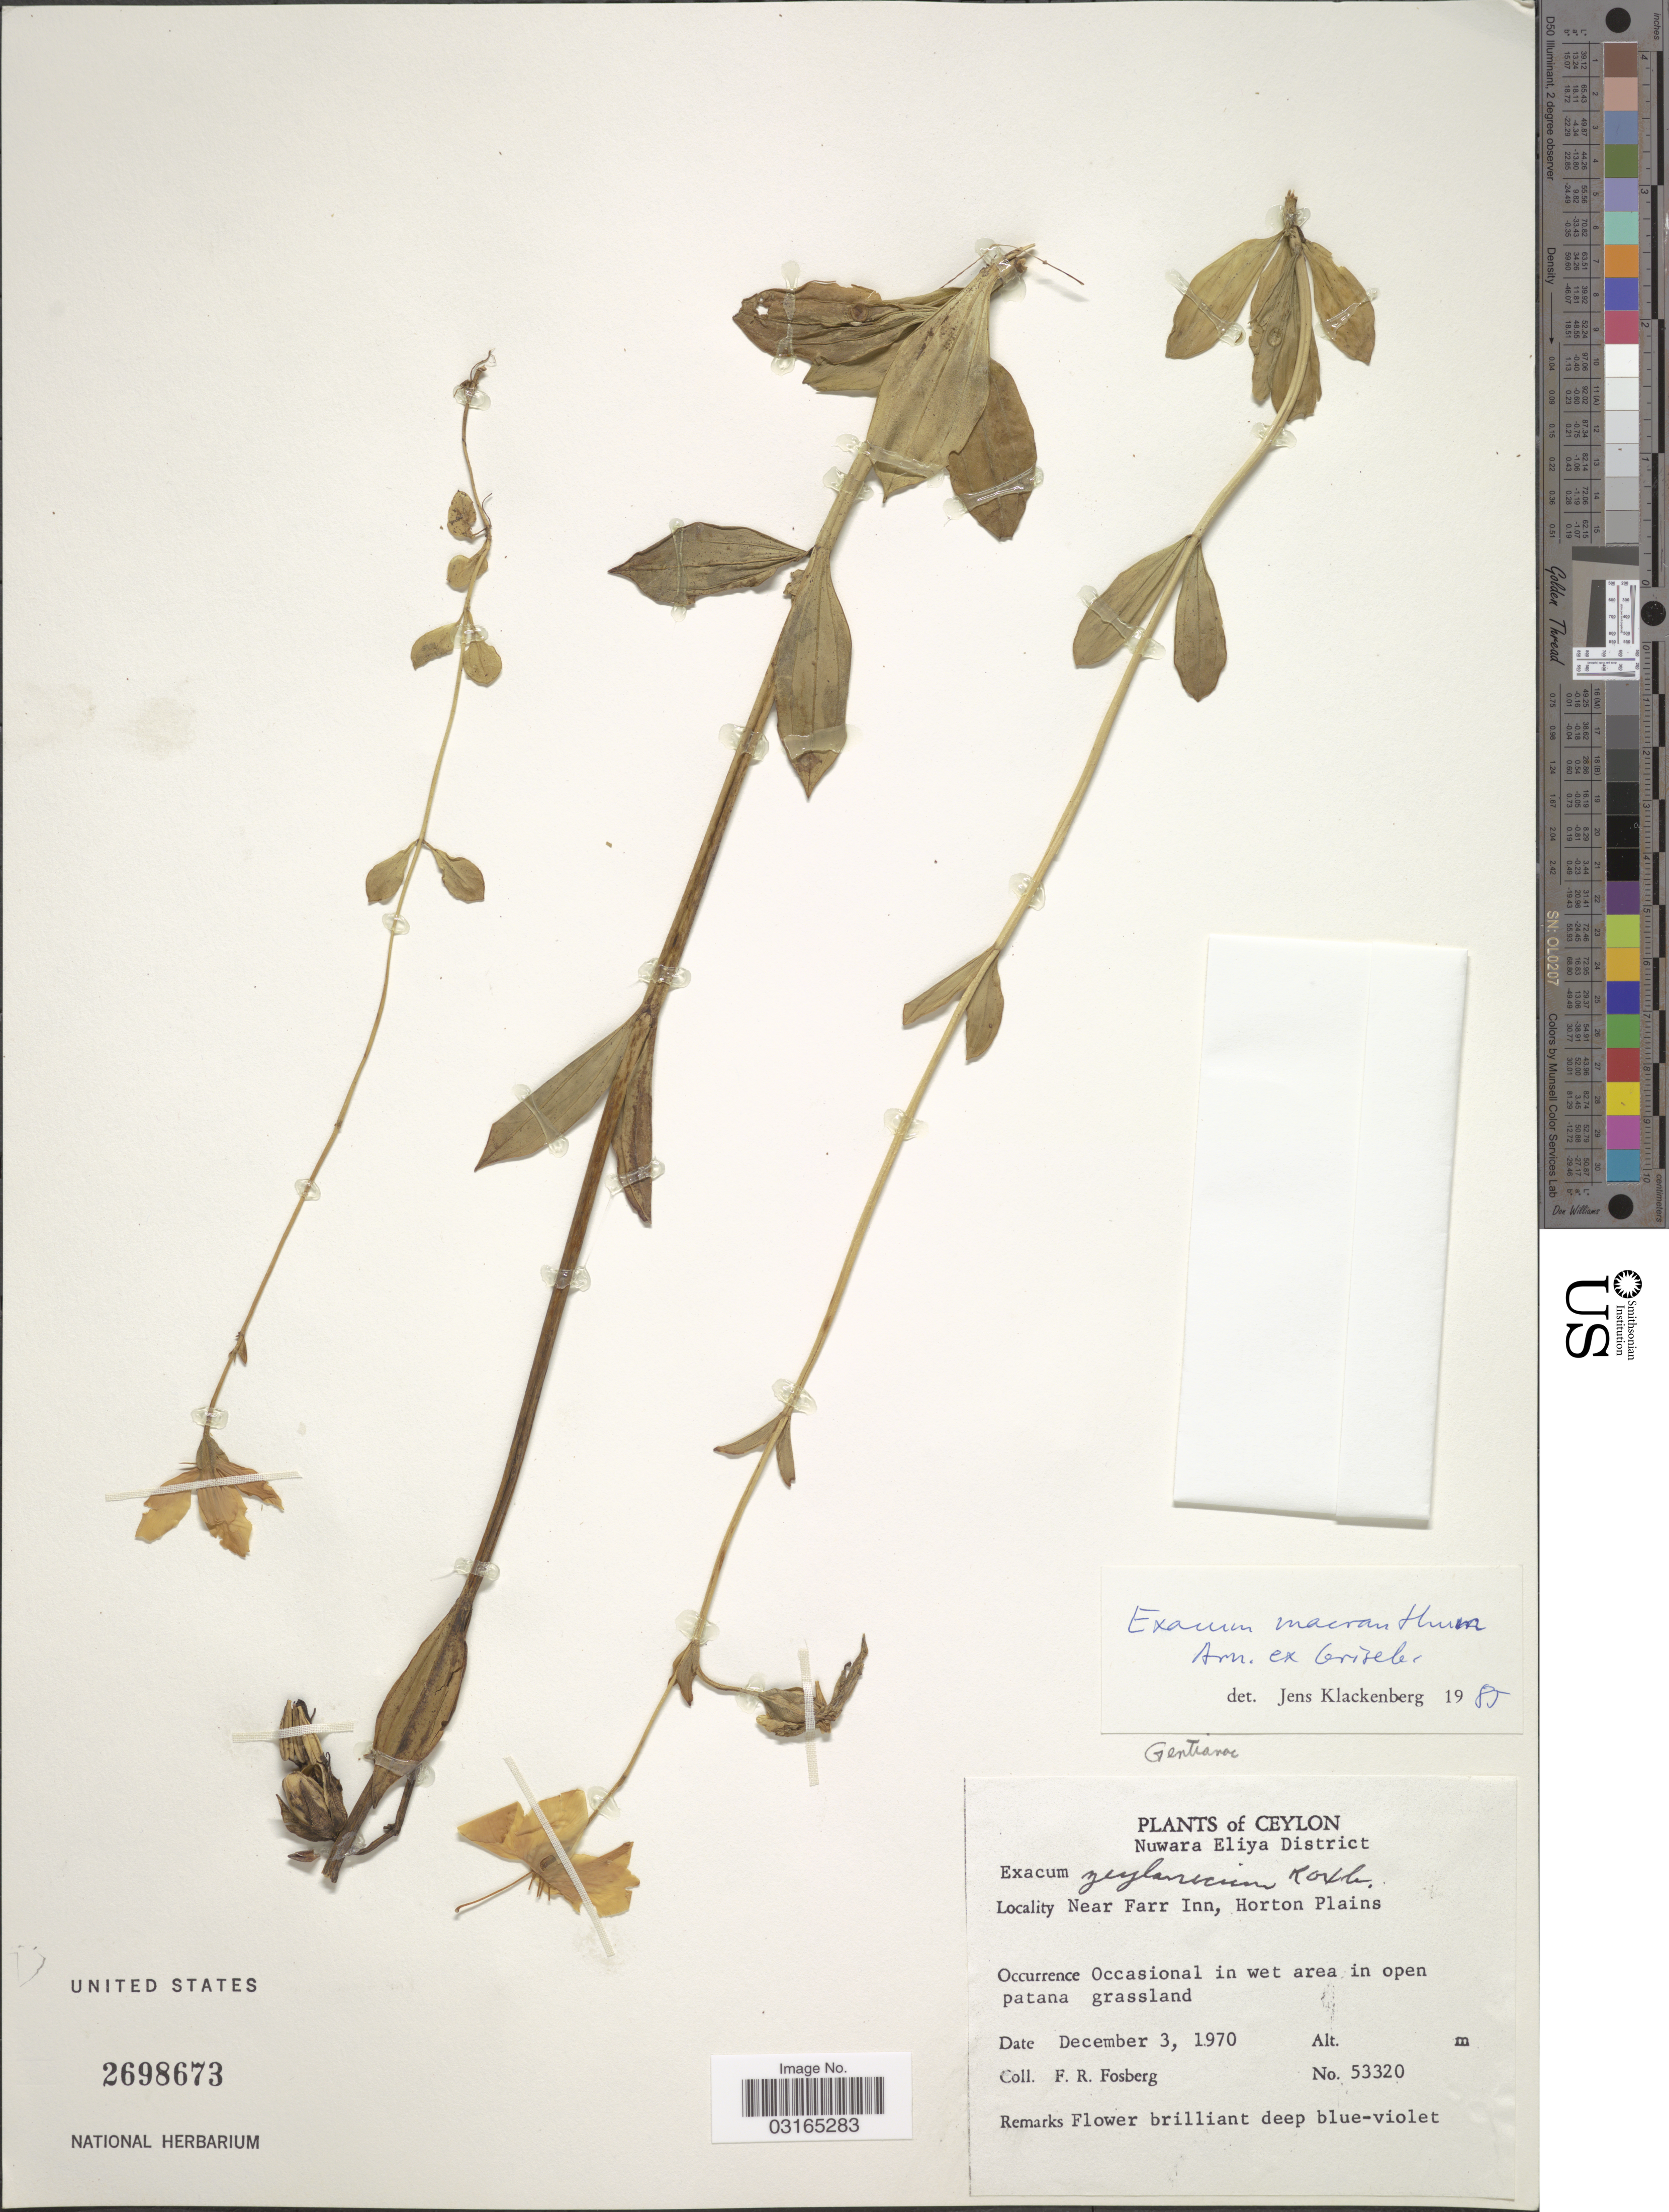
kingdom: Plantae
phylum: Tracheophyta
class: Magnoliopsida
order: Gentianales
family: Gentianaceae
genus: Exacum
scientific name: Exacum macranthum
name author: Arn. ex Griseb.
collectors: F. R. Fosberg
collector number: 53320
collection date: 1970-12-03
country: Sri Lanka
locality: Ceylon. Nuwara Eliya District. Near Farr Inn, Horton Plains.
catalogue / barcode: US 2698673